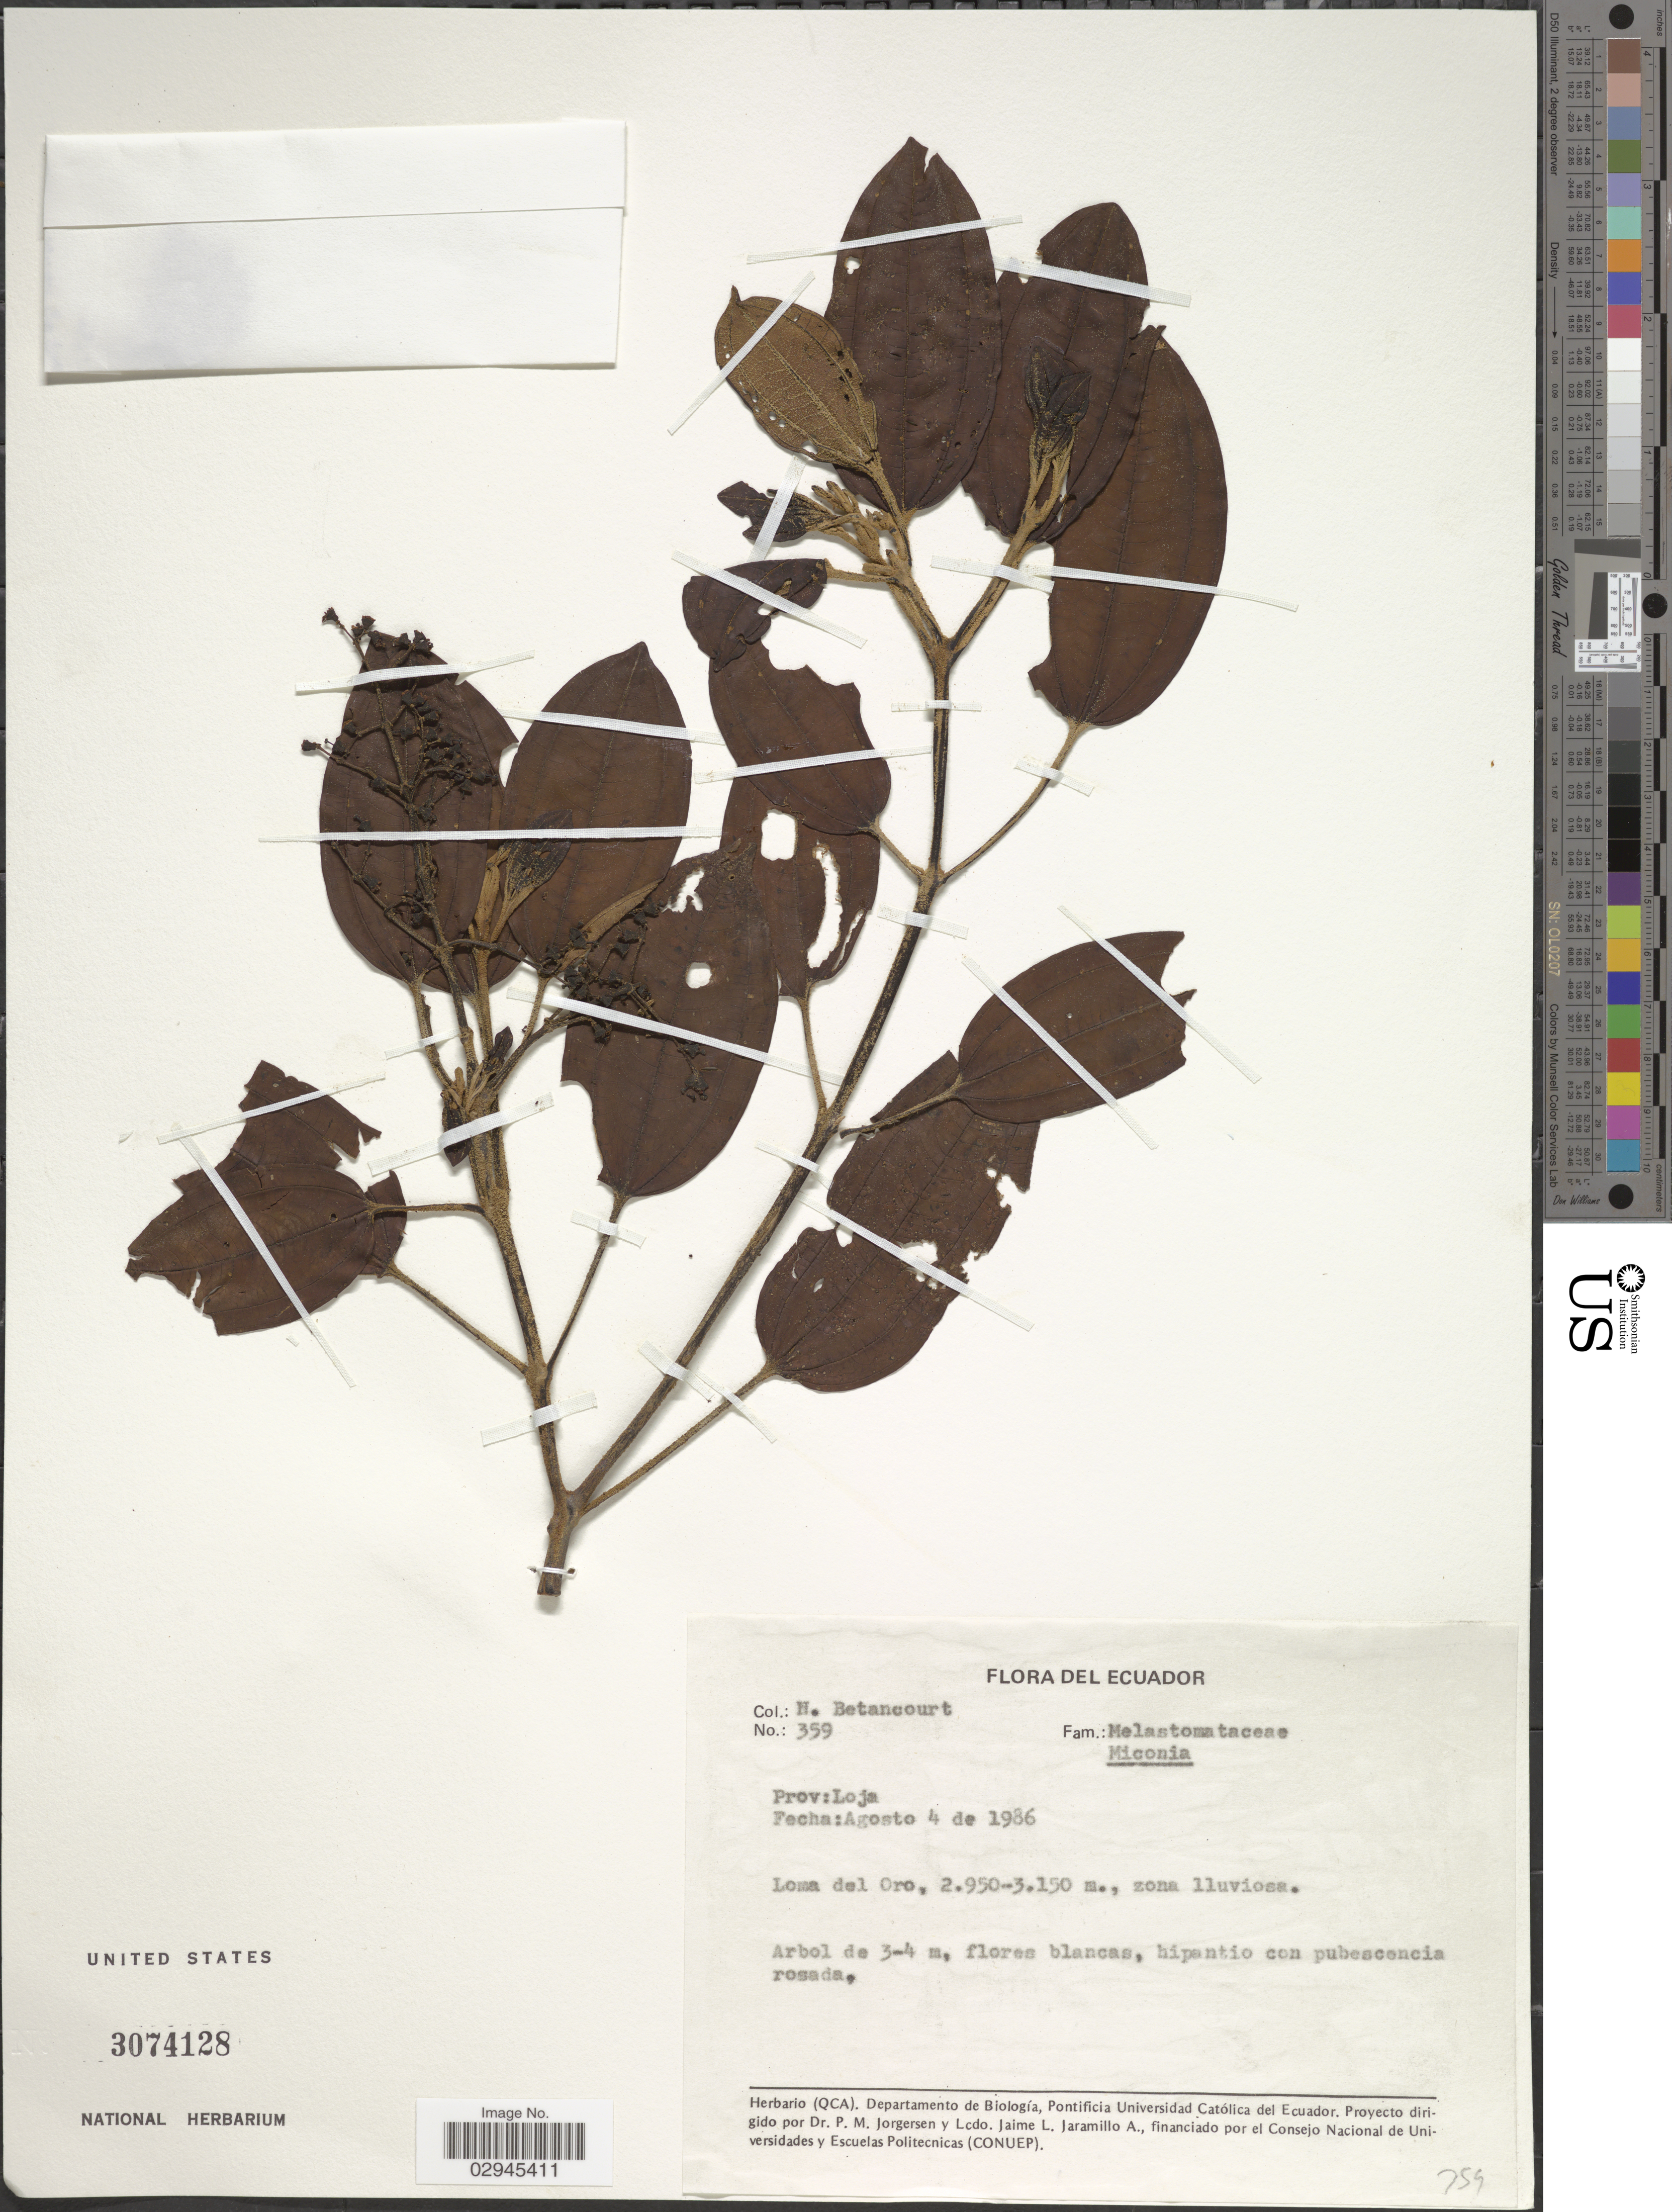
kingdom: Plantae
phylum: Tracheophyta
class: Magnoliopsida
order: Myrtales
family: Melastomataceae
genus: Miconia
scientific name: Miconia sp.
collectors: N. Betancourt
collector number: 359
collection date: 1986-08-04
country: Ecuador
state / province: Loja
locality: Loma del Oro.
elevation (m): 2950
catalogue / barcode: US 3074128